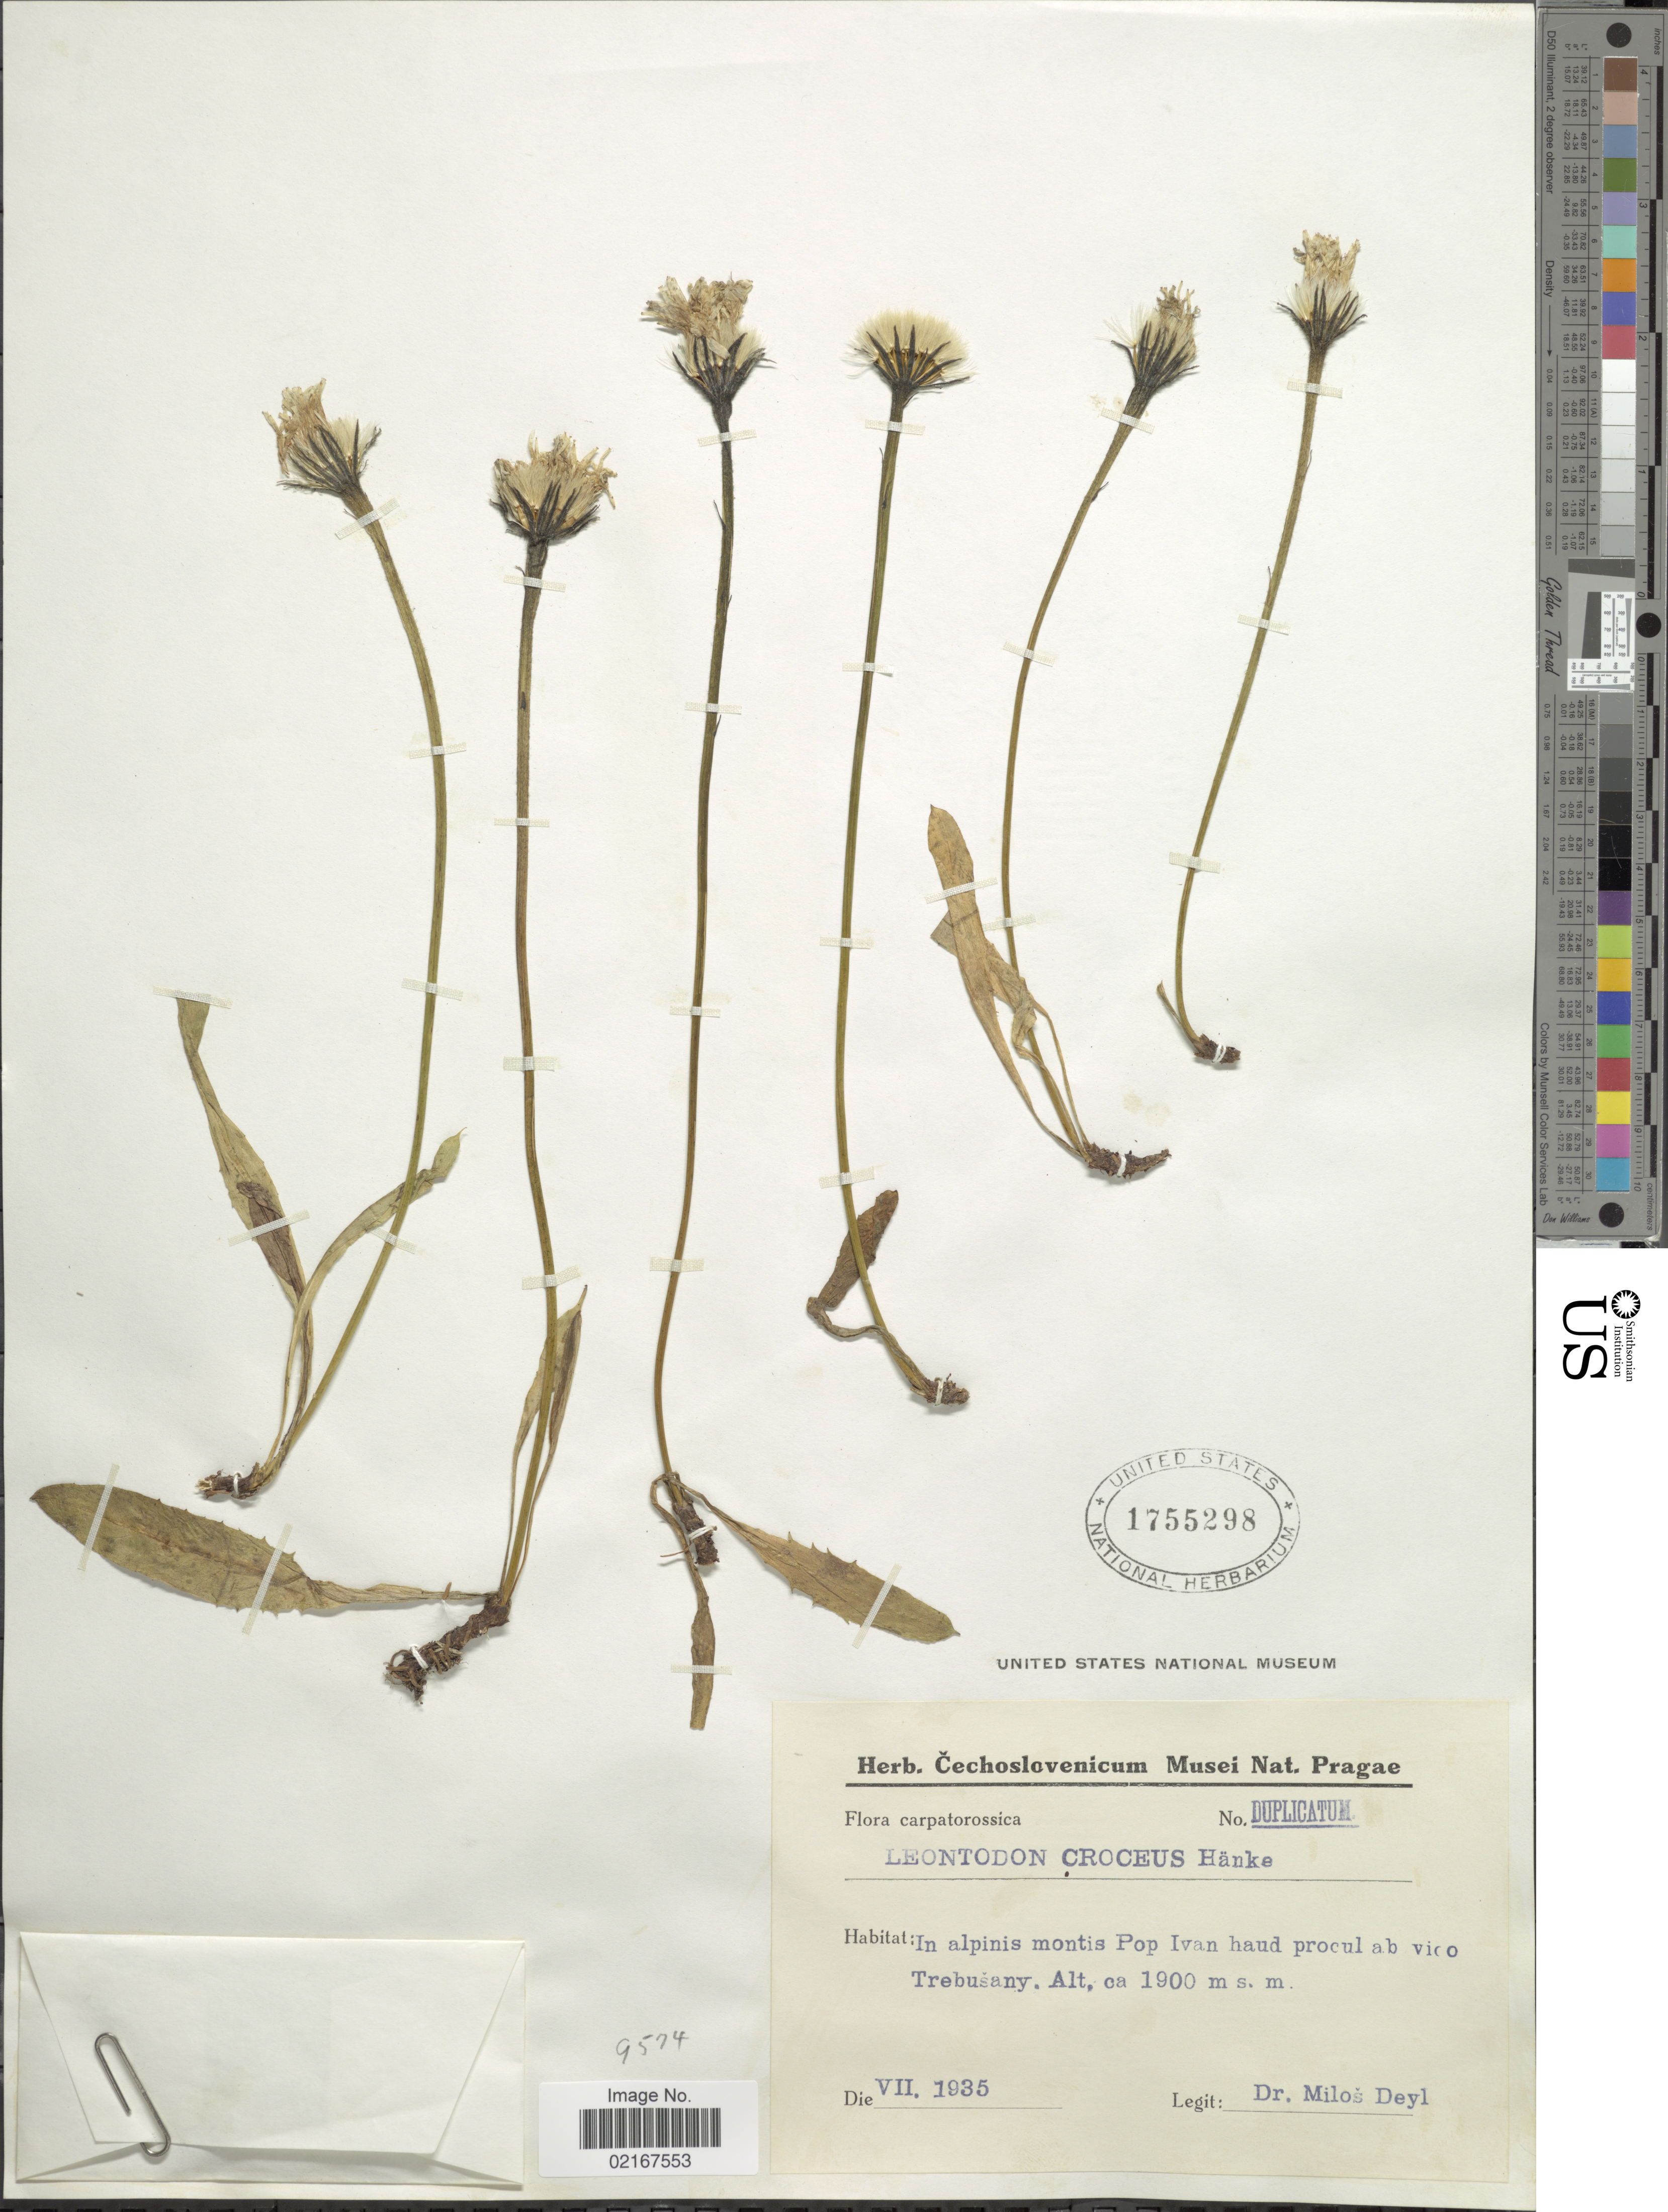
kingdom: Plantae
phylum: Tracheophyta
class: Magnoliopsida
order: Asterales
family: Asteraceae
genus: Scorzoneroides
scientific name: Scorzoneroides crocea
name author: (Haenke) Holub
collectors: M. Deyl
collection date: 1935-07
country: Ukraine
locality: Carpatorossica, montis Pop Ivan haud procul ab vico Trebusany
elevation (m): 1900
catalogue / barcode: US 1755298